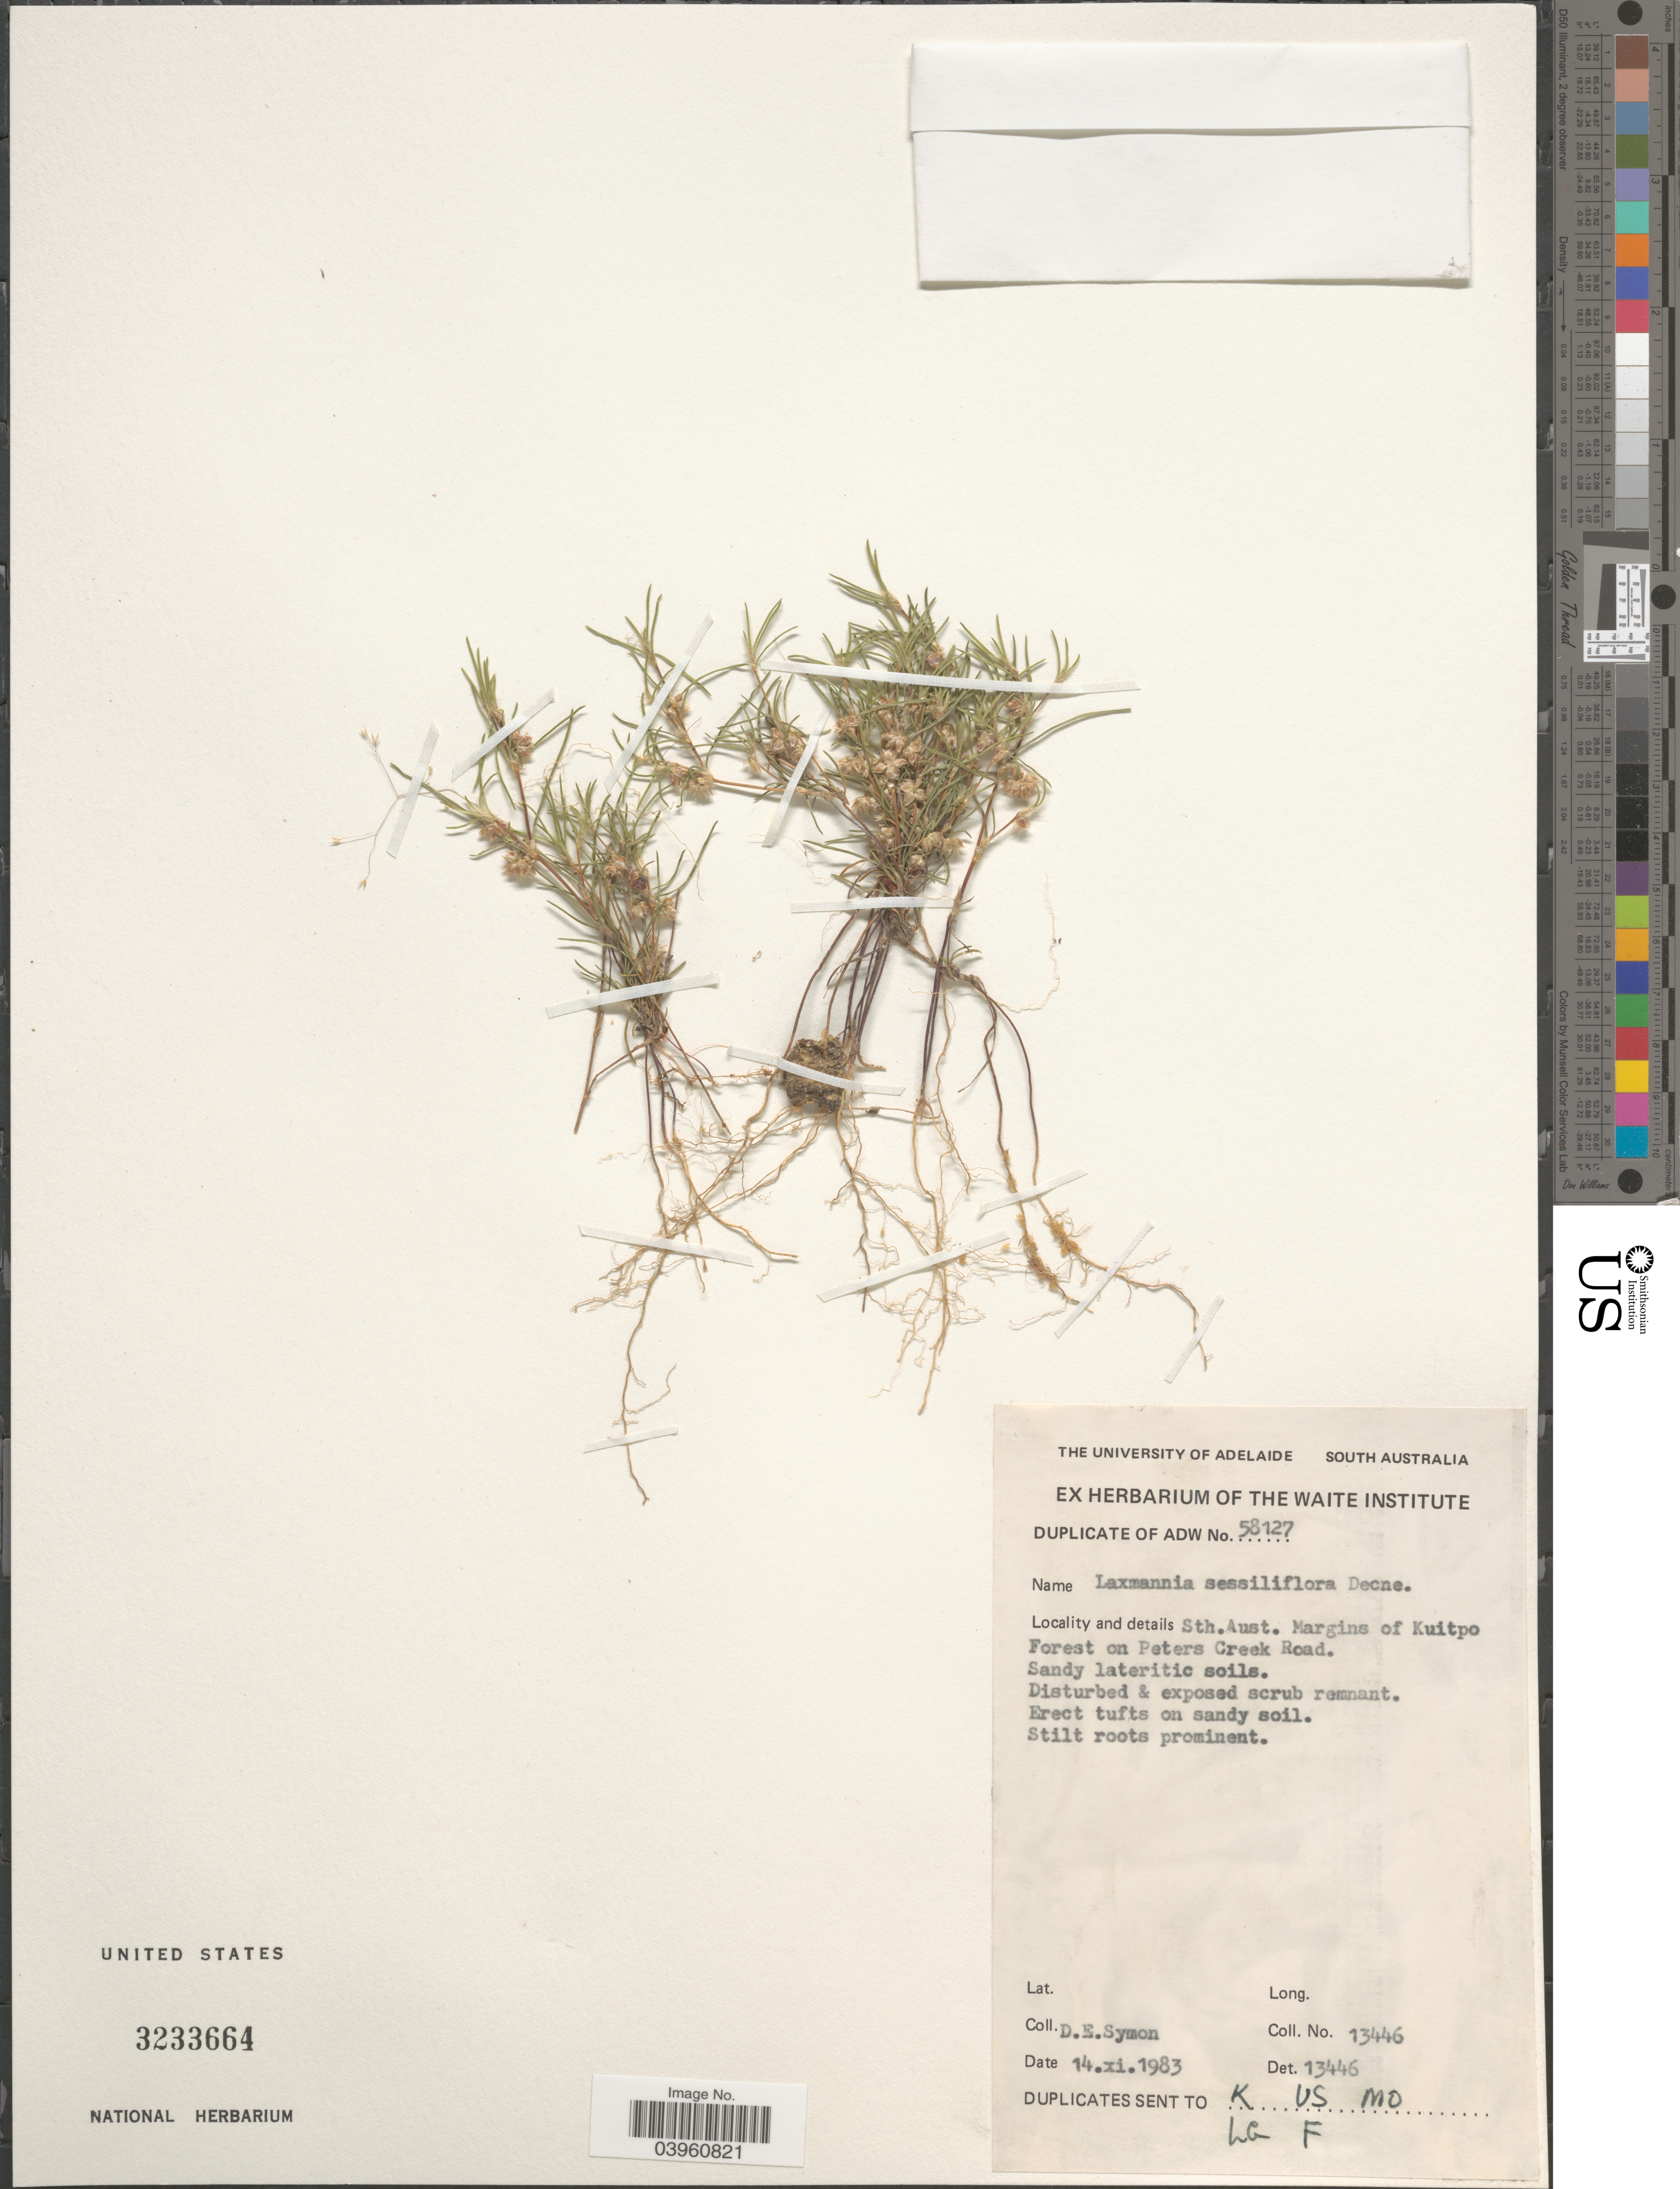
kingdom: Plantae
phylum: Tracheophyta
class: Liliopsida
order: Asparagales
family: Asparagaceae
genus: Laxmannia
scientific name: Laxmannia sessiliflora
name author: Decne.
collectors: D. Symon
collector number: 13446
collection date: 1983-11-14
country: Australia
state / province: South Australia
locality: Sth. Aust. Margins of Kuitpo Forest on Peters Creek Road.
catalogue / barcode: US 3233664